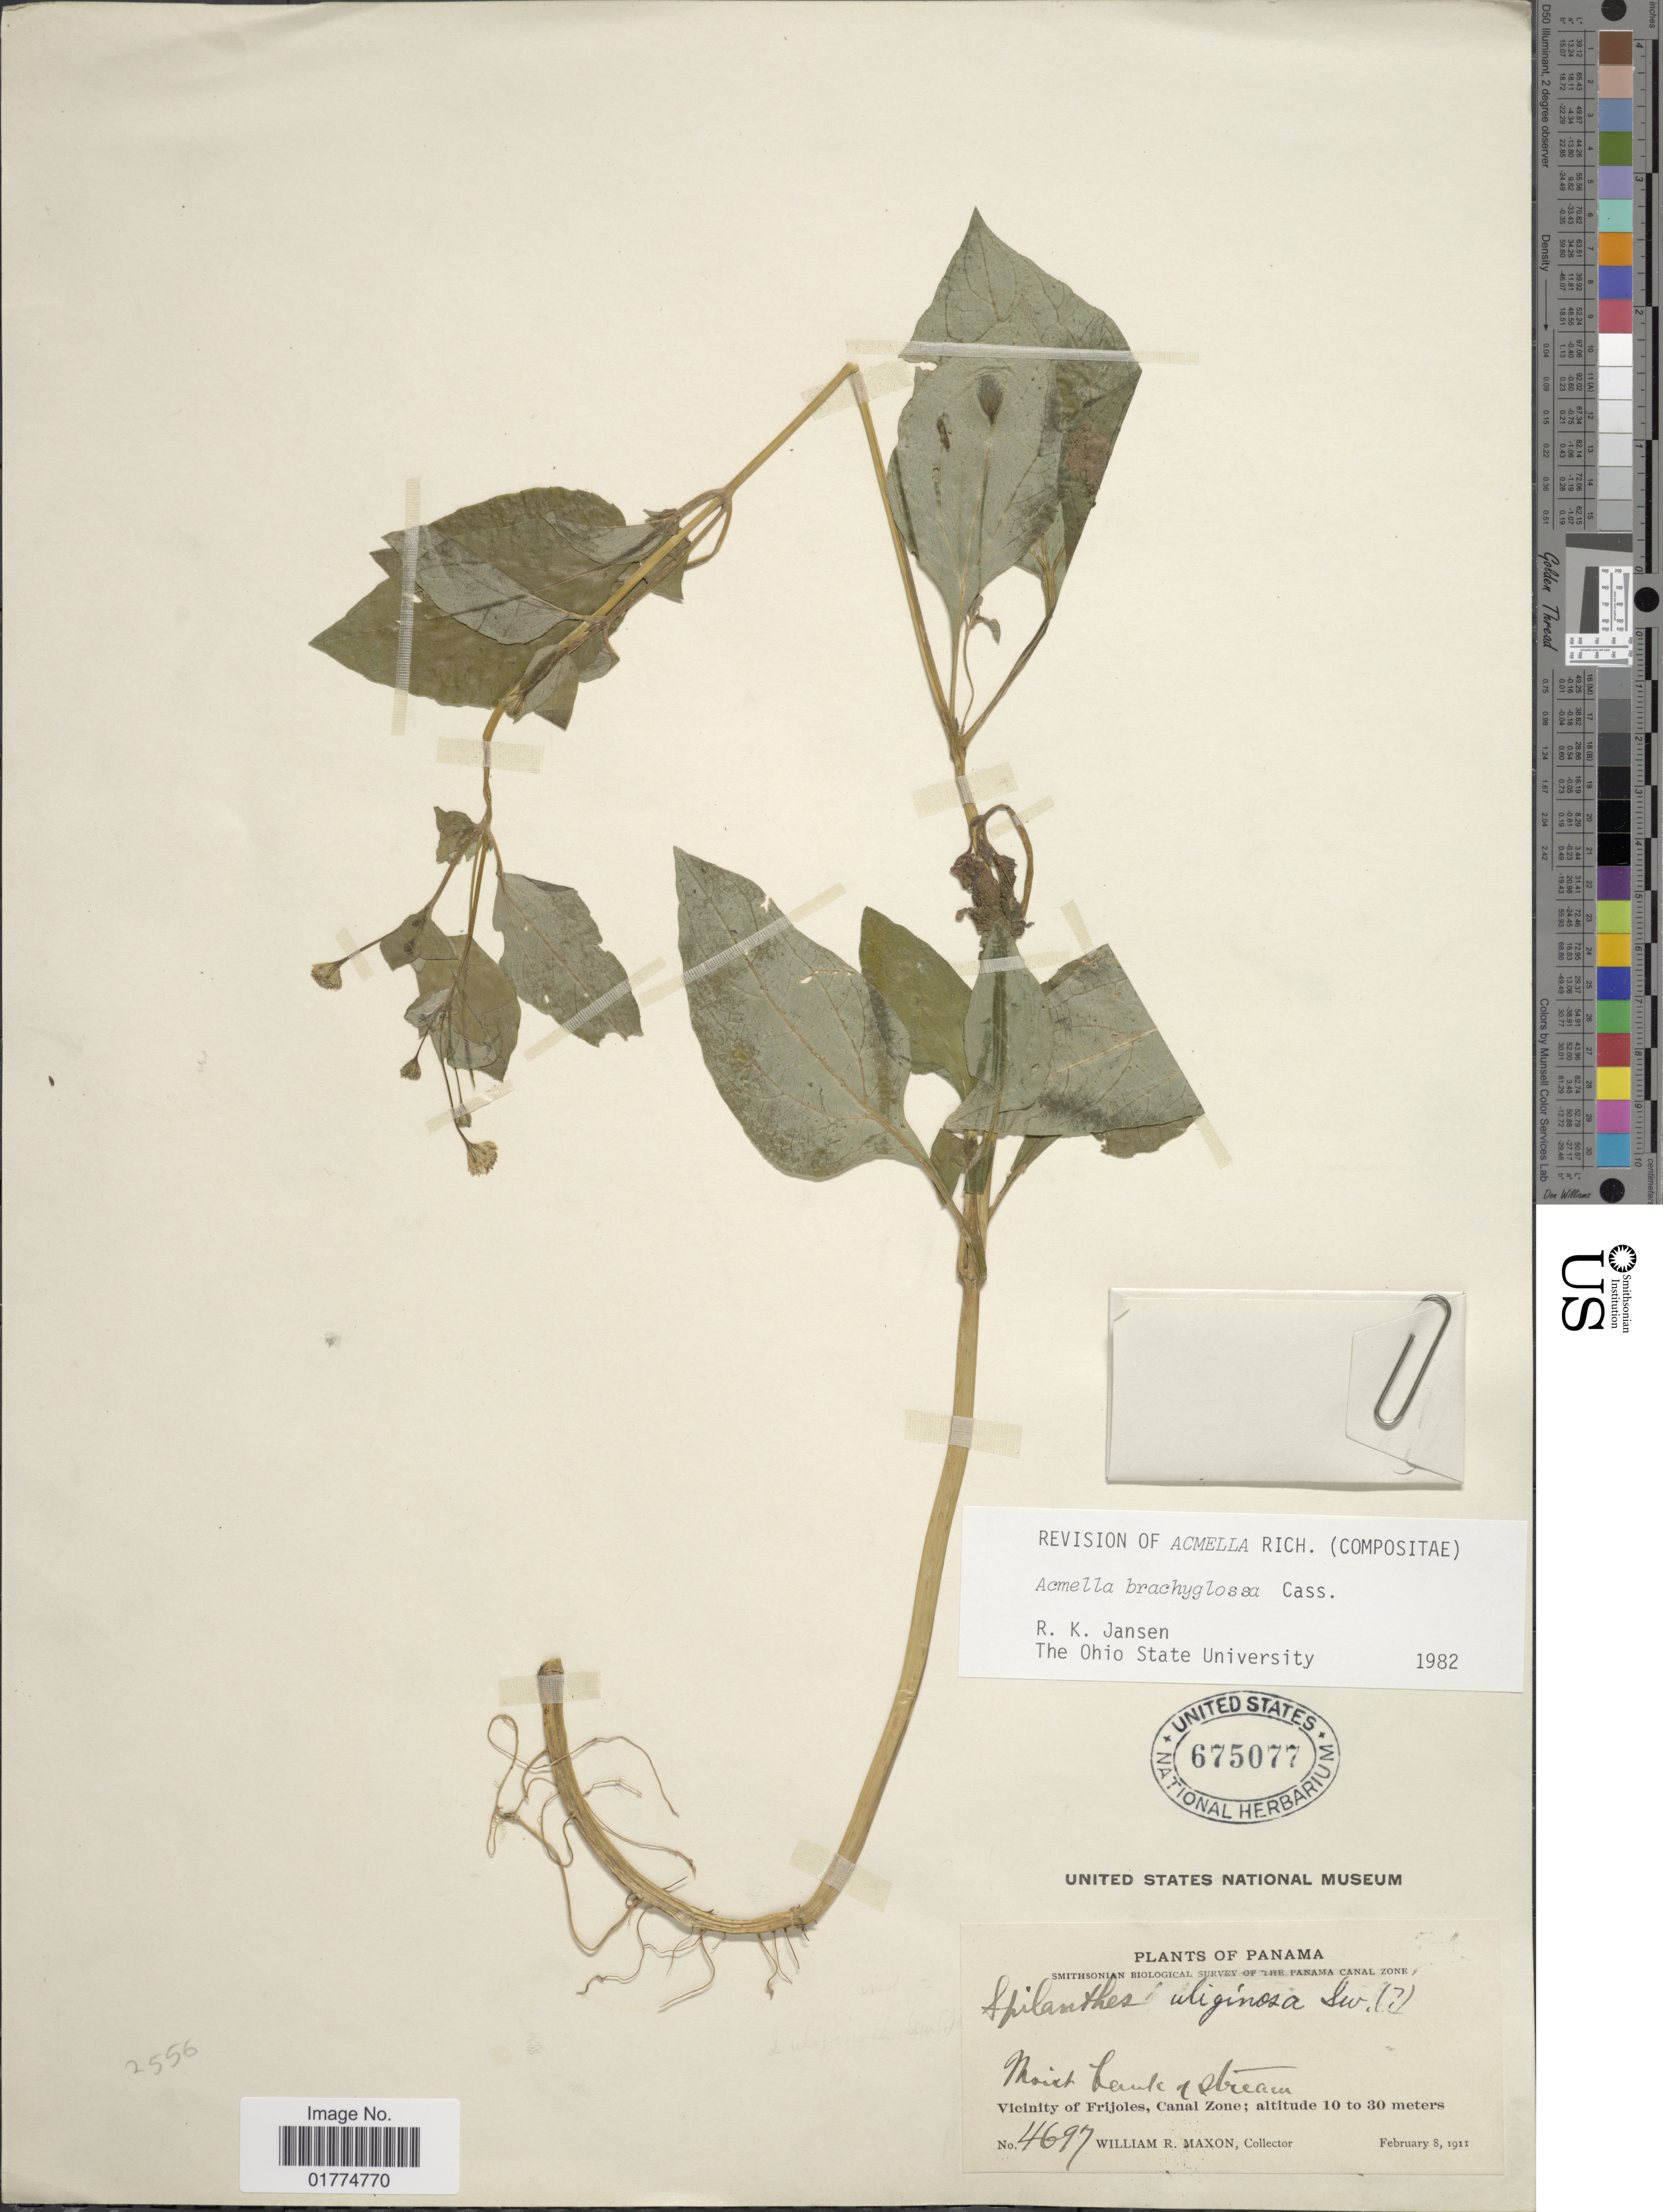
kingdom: Plantae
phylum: Tracheophyta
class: Magnoliopsida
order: Asterales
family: Asteraceae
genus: Acmella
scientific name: Acmella brachyglossa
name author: Cass.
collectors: W. R. Maxon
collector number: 4697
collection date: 1911-02-08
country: Panama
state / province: Colón / Panamá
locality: Panama Canal Zone. Vicinity of Frijoles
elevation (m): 10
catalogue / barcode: US 675077